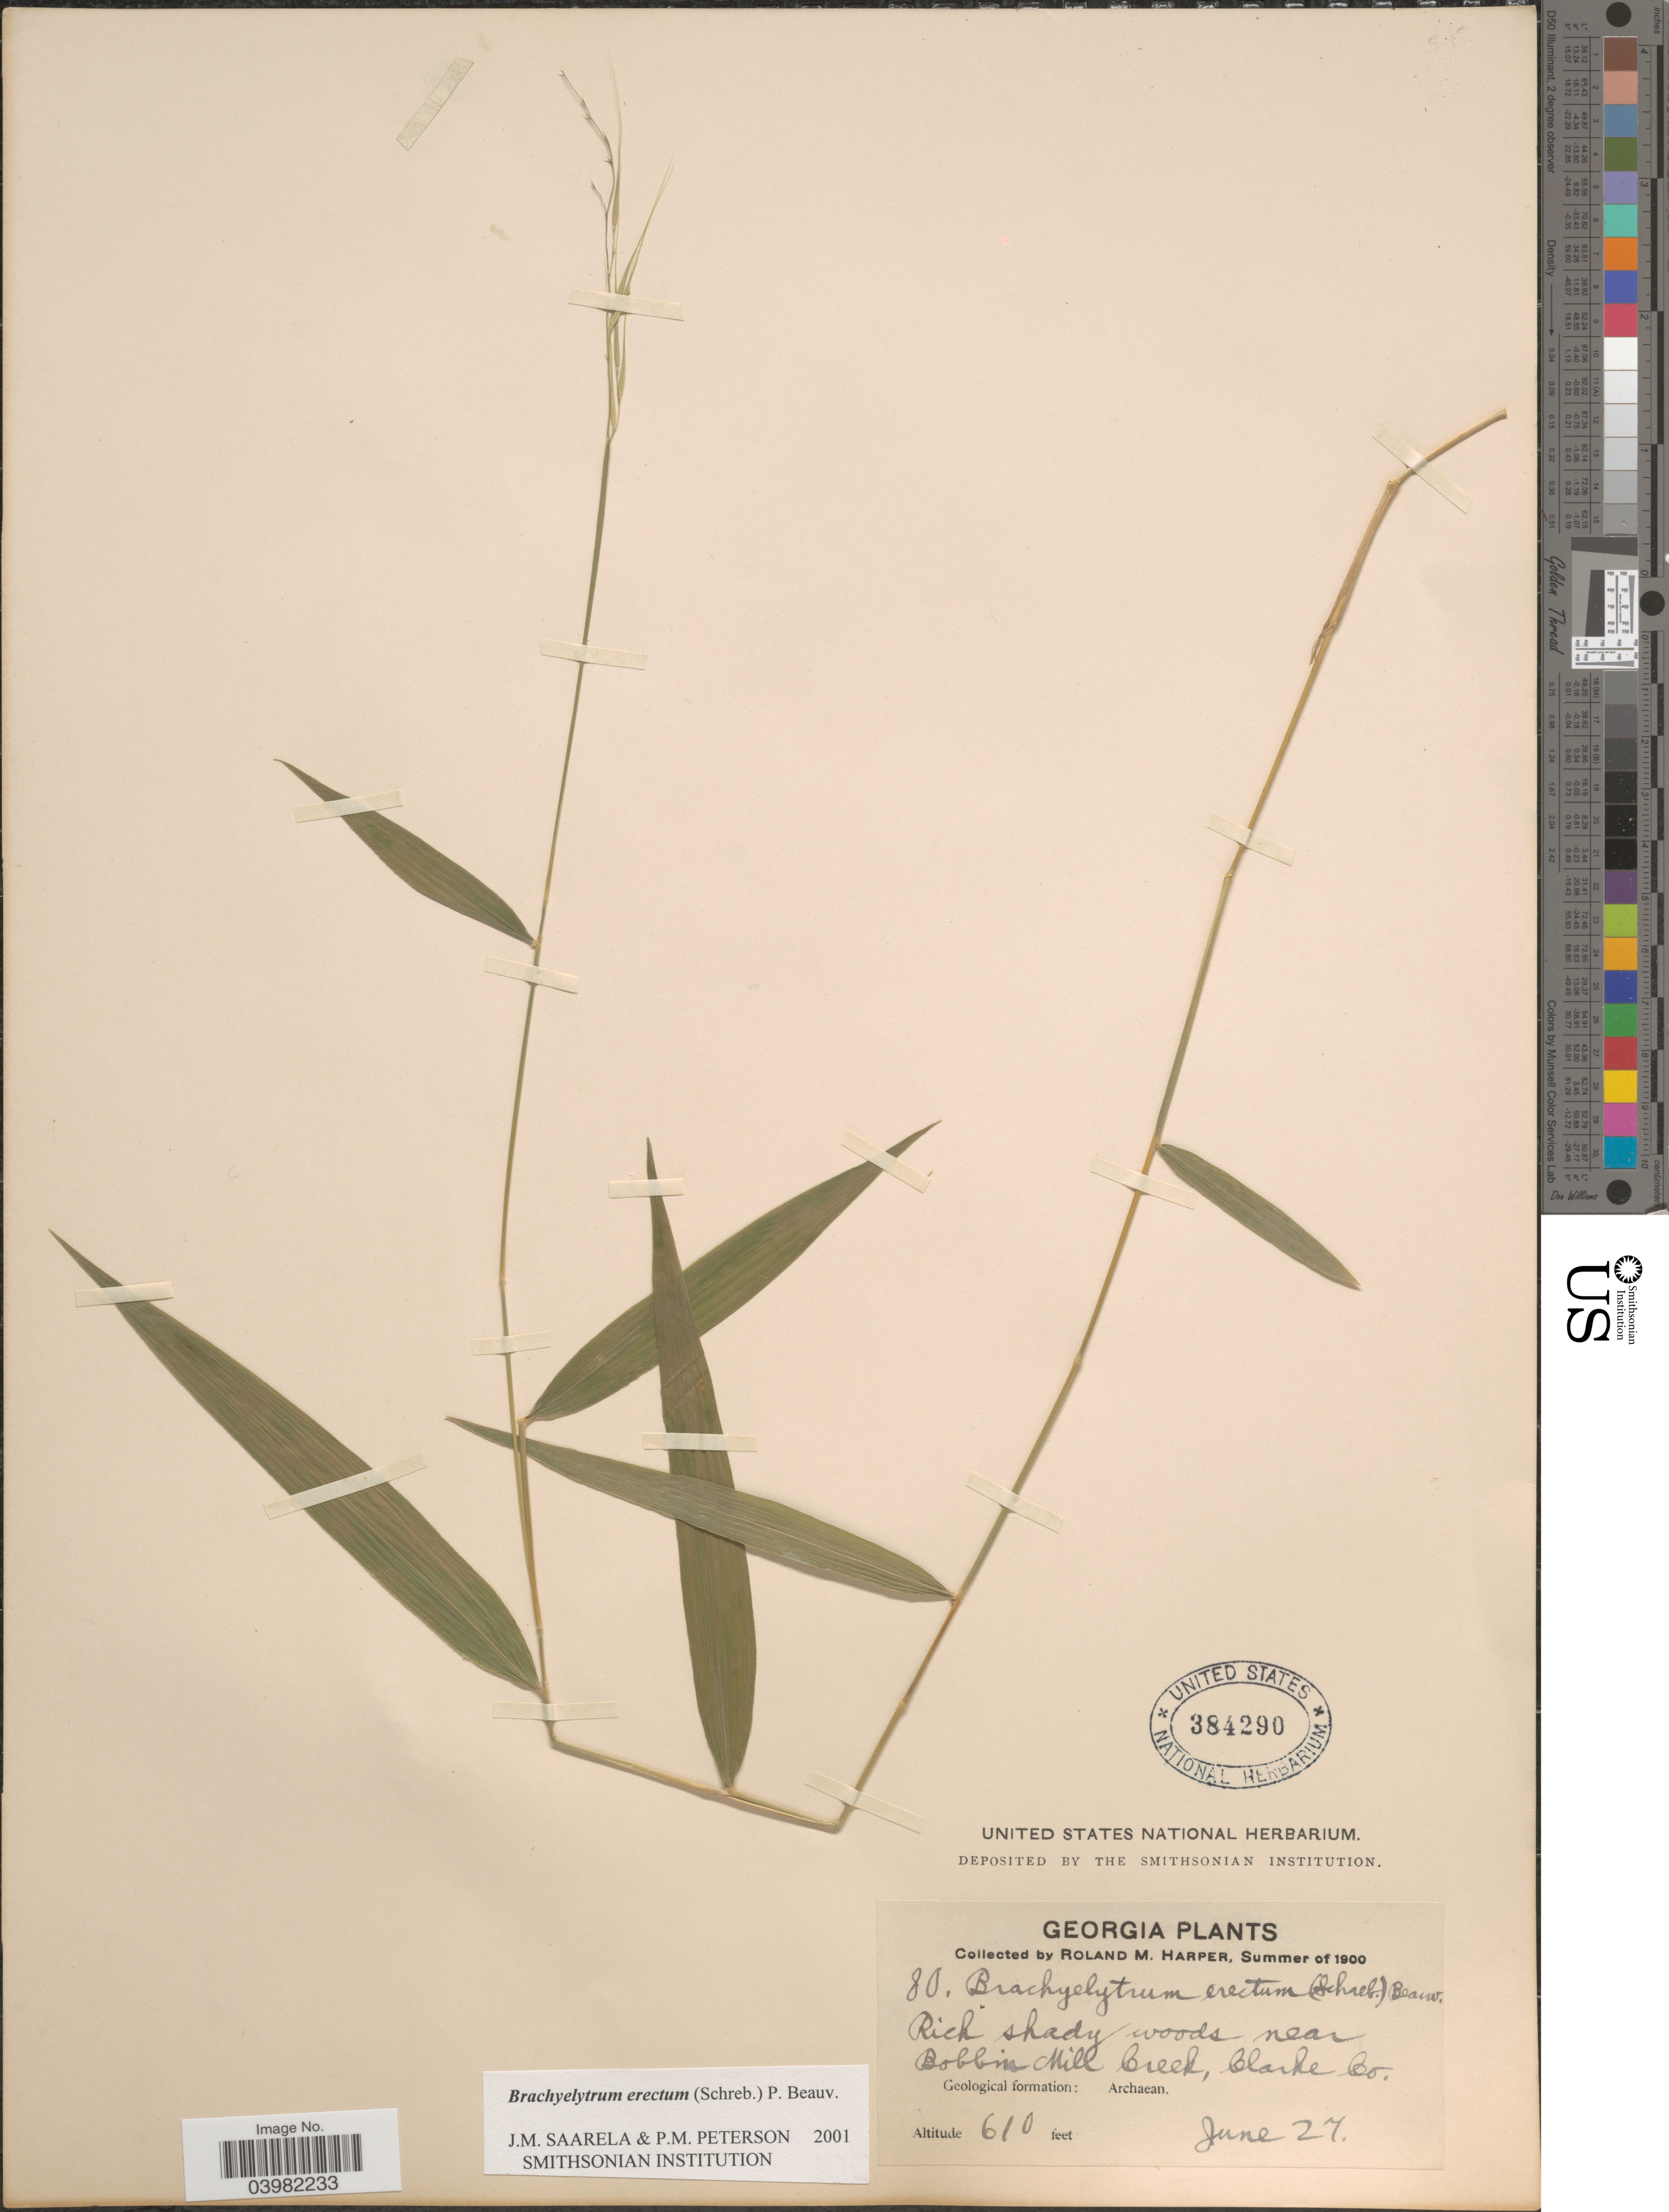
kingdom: Plantae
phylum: Tracheophyta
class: Liliopsida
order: Poales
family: Poaceae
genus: Brachyelytrum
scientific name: Brachyelytrum erectum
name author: (Schreb.) P. Beauv.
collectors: R. M. Harper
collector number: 80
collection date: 1900-06-27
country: United States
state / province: Georgia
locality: Near Bobbins Mill Creek, Clarke Co. Geological formation: Archaean.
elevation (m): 186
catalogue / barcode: US 384290